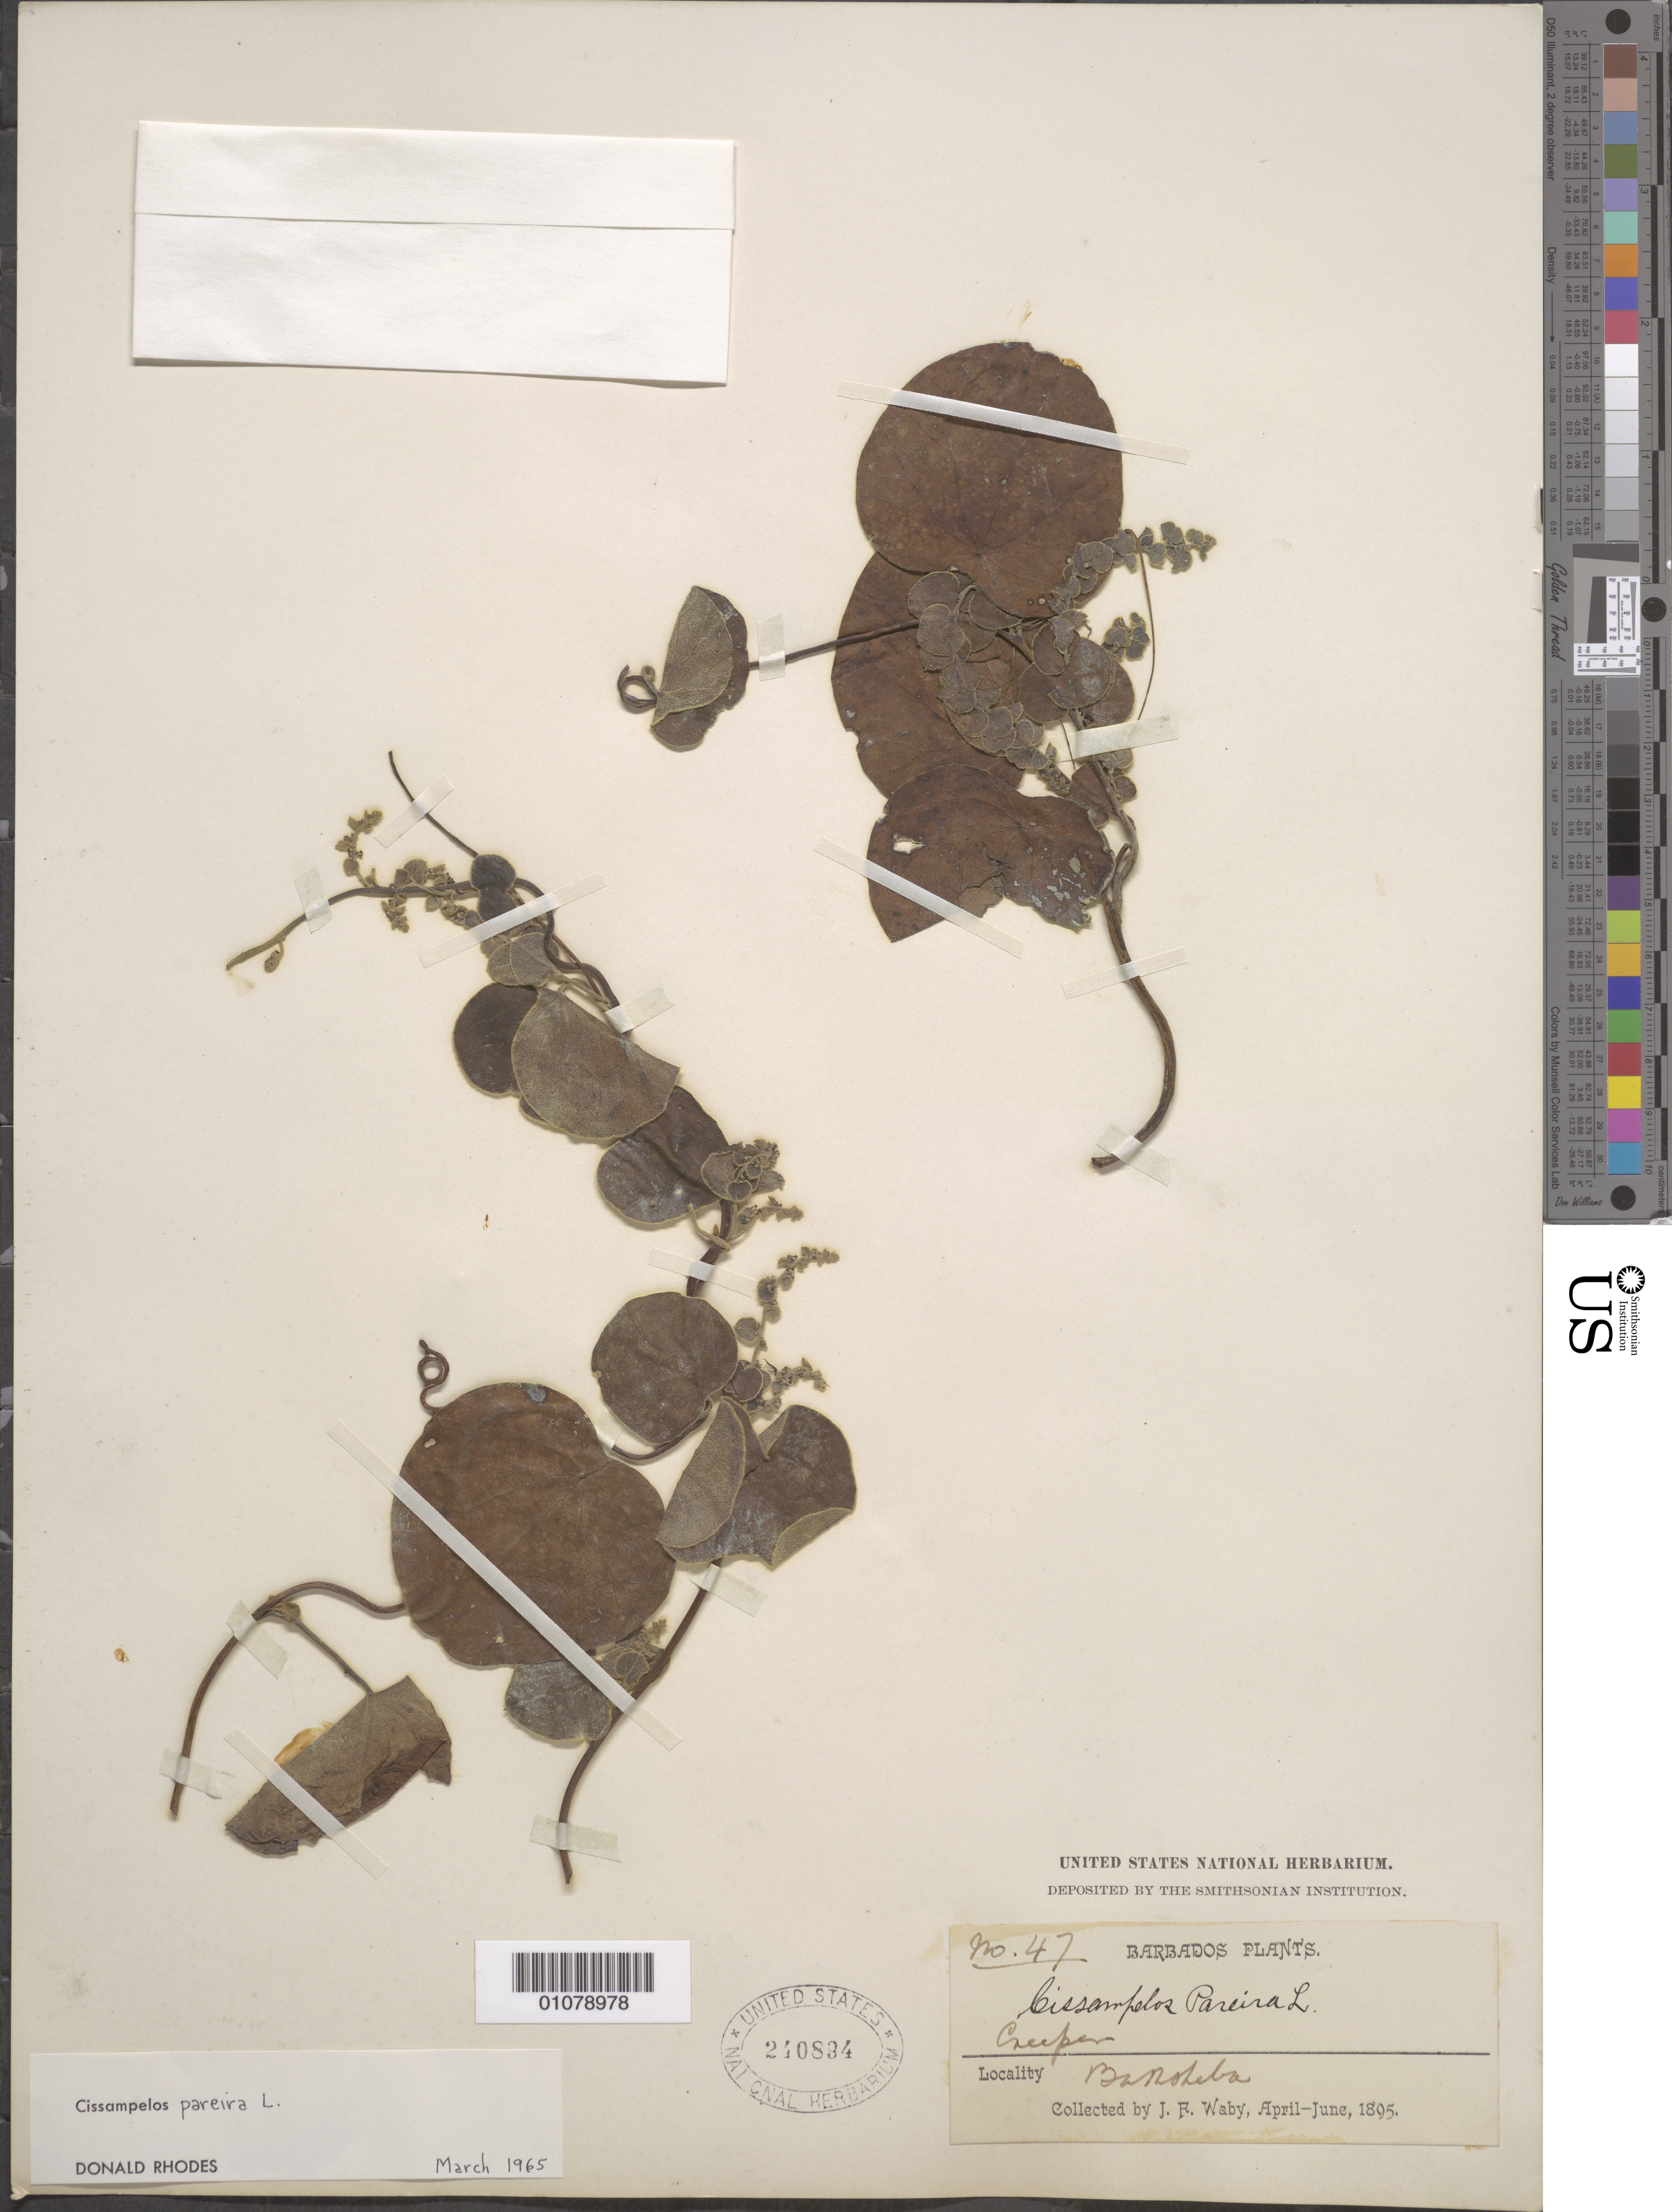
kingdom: Plantae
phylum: Tracheophyta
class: Magnoliopsida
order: Ranunculales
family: Menispermaceae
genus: Cissampelos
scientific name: Cissampelos pareira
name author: L.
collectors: J. Waby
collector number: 47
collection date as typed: Apr 1895 to -- Jun 1895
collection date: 1895-04/1895-06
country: Barbados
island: Barbados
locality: Banoheda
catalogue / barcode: US 240884